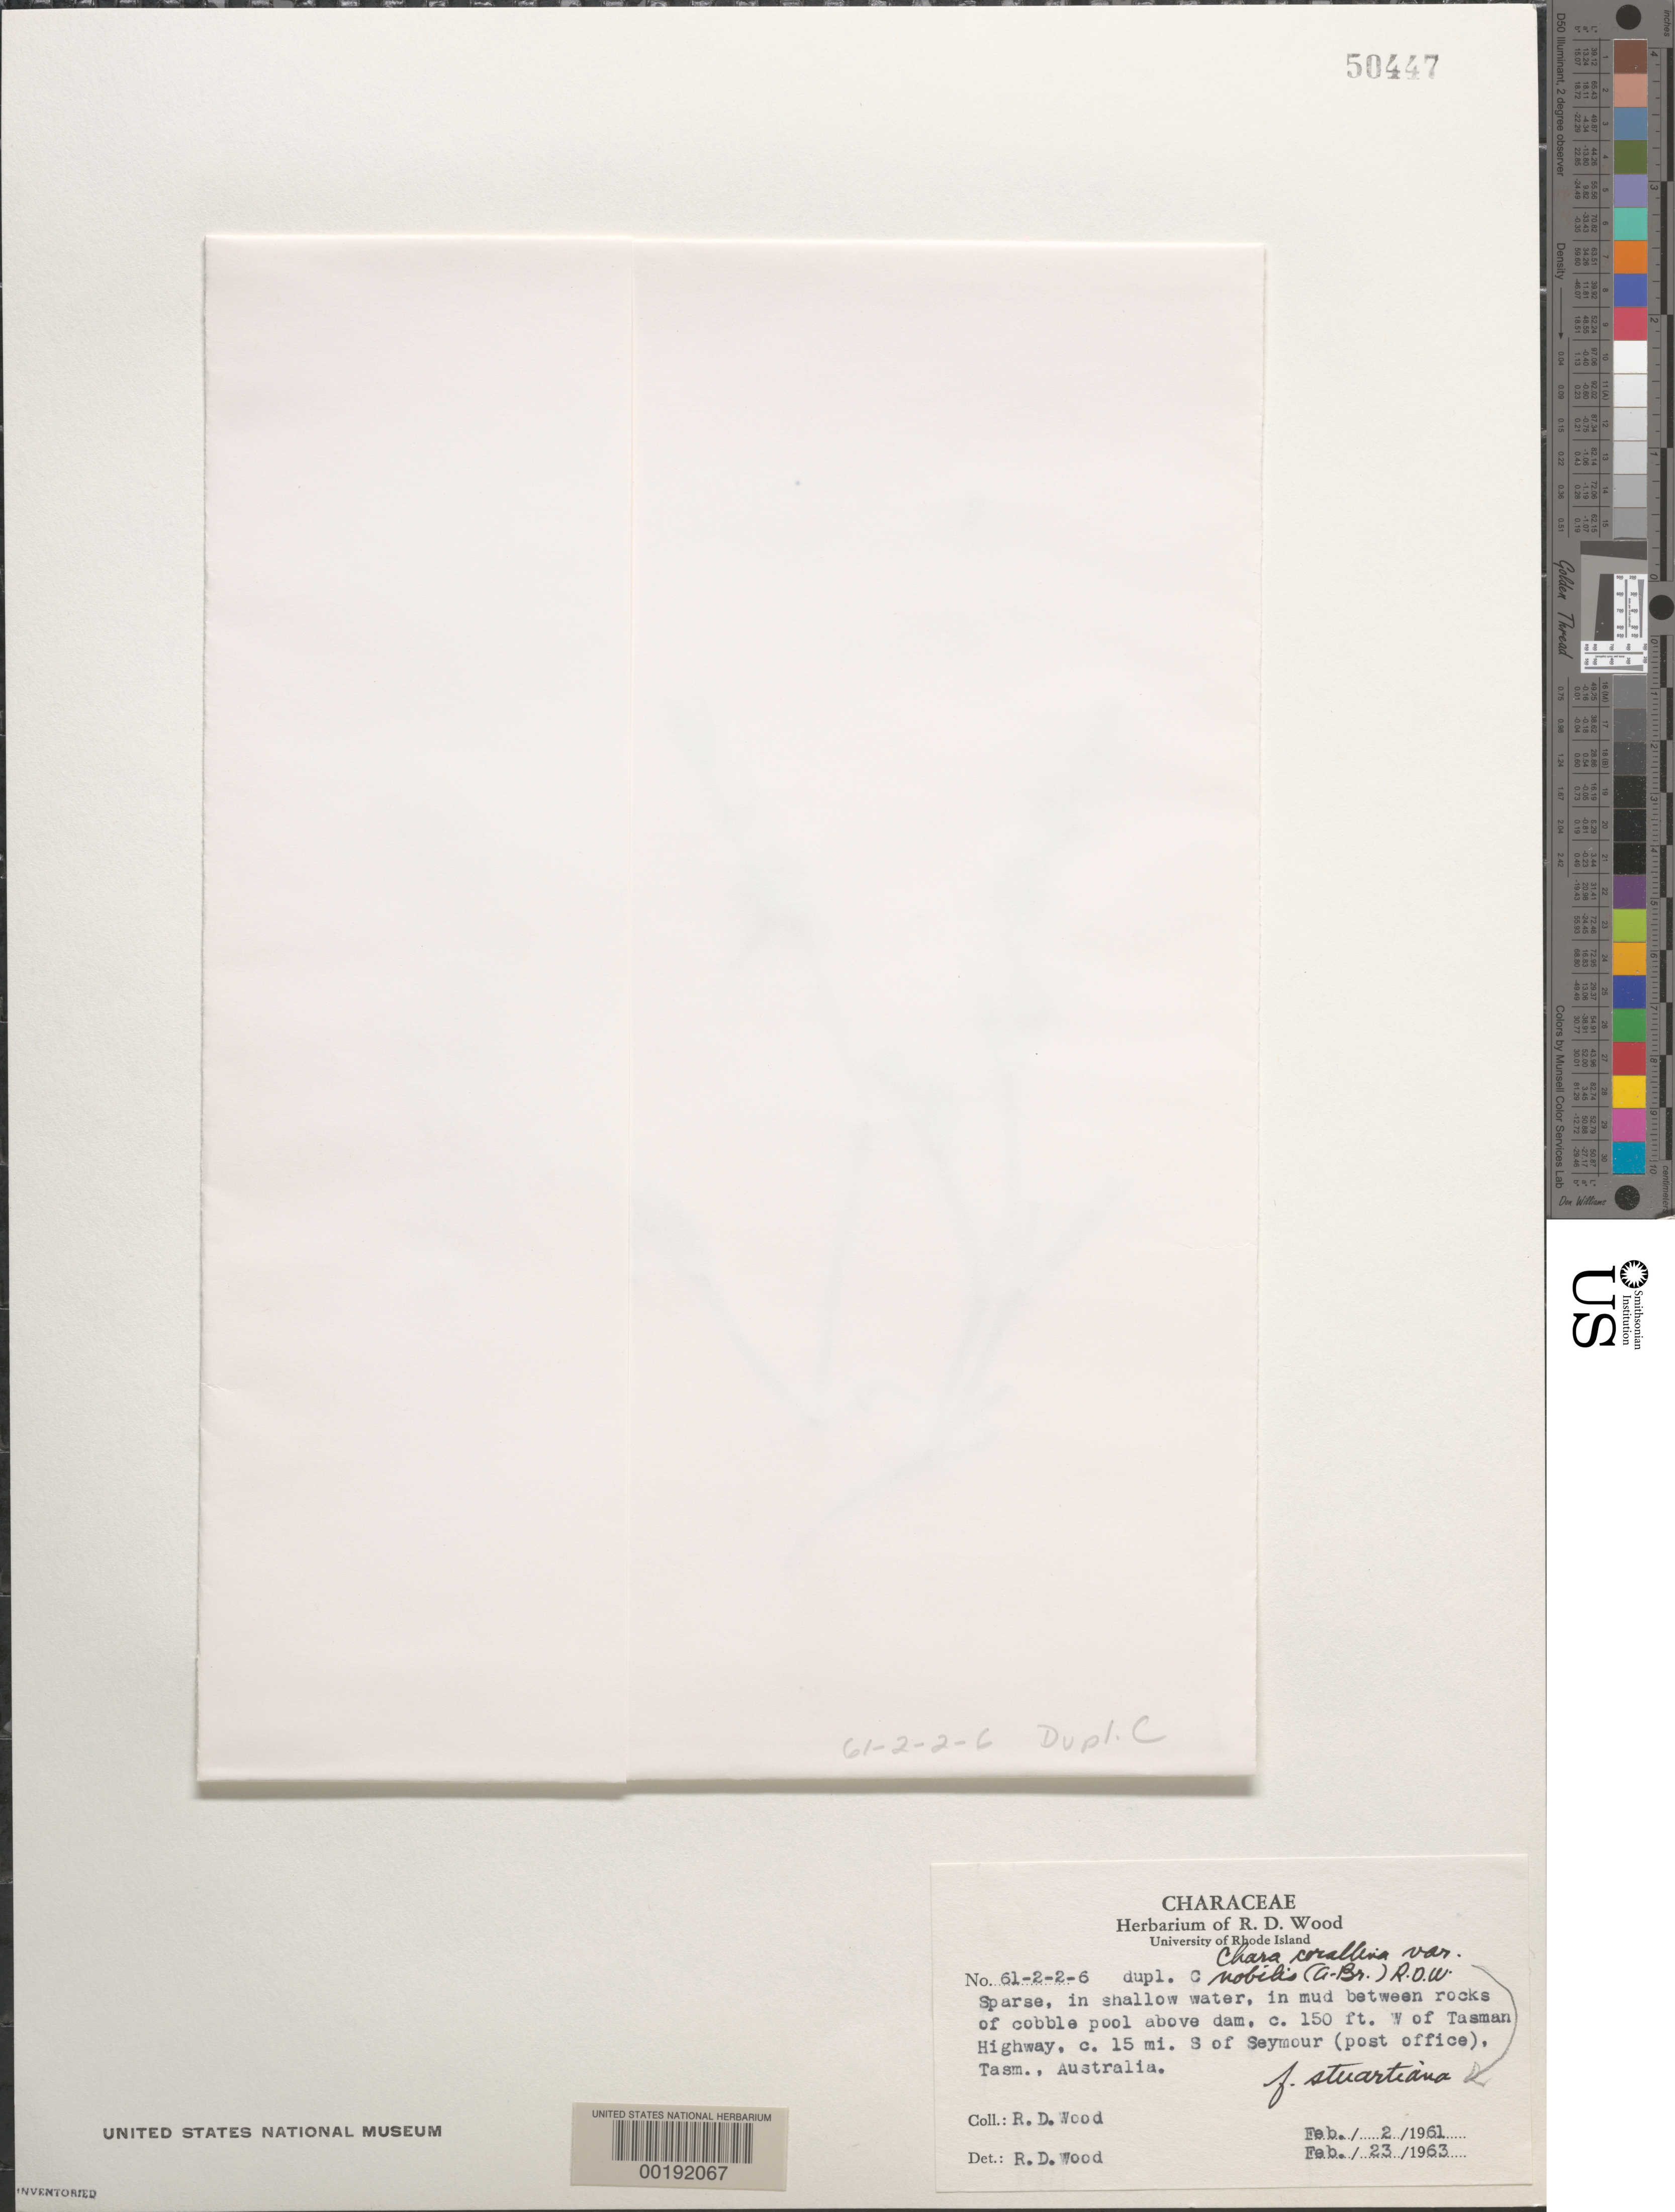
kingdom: Plantae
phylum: Charophyta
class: Charophyceae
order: Charales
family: Characeae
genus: Chara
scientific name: Chara corallina var. nobilis forma stuartiana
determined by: Wood, R. D.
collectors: R. Wood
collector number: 61-2-2-6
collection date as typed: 02 Feb 1961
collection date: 1961-02-02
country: Australia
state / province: Tasmania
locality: West of Tasman Highway, ca. 15 miles south of Seymour Post Office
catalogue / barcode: US 50447